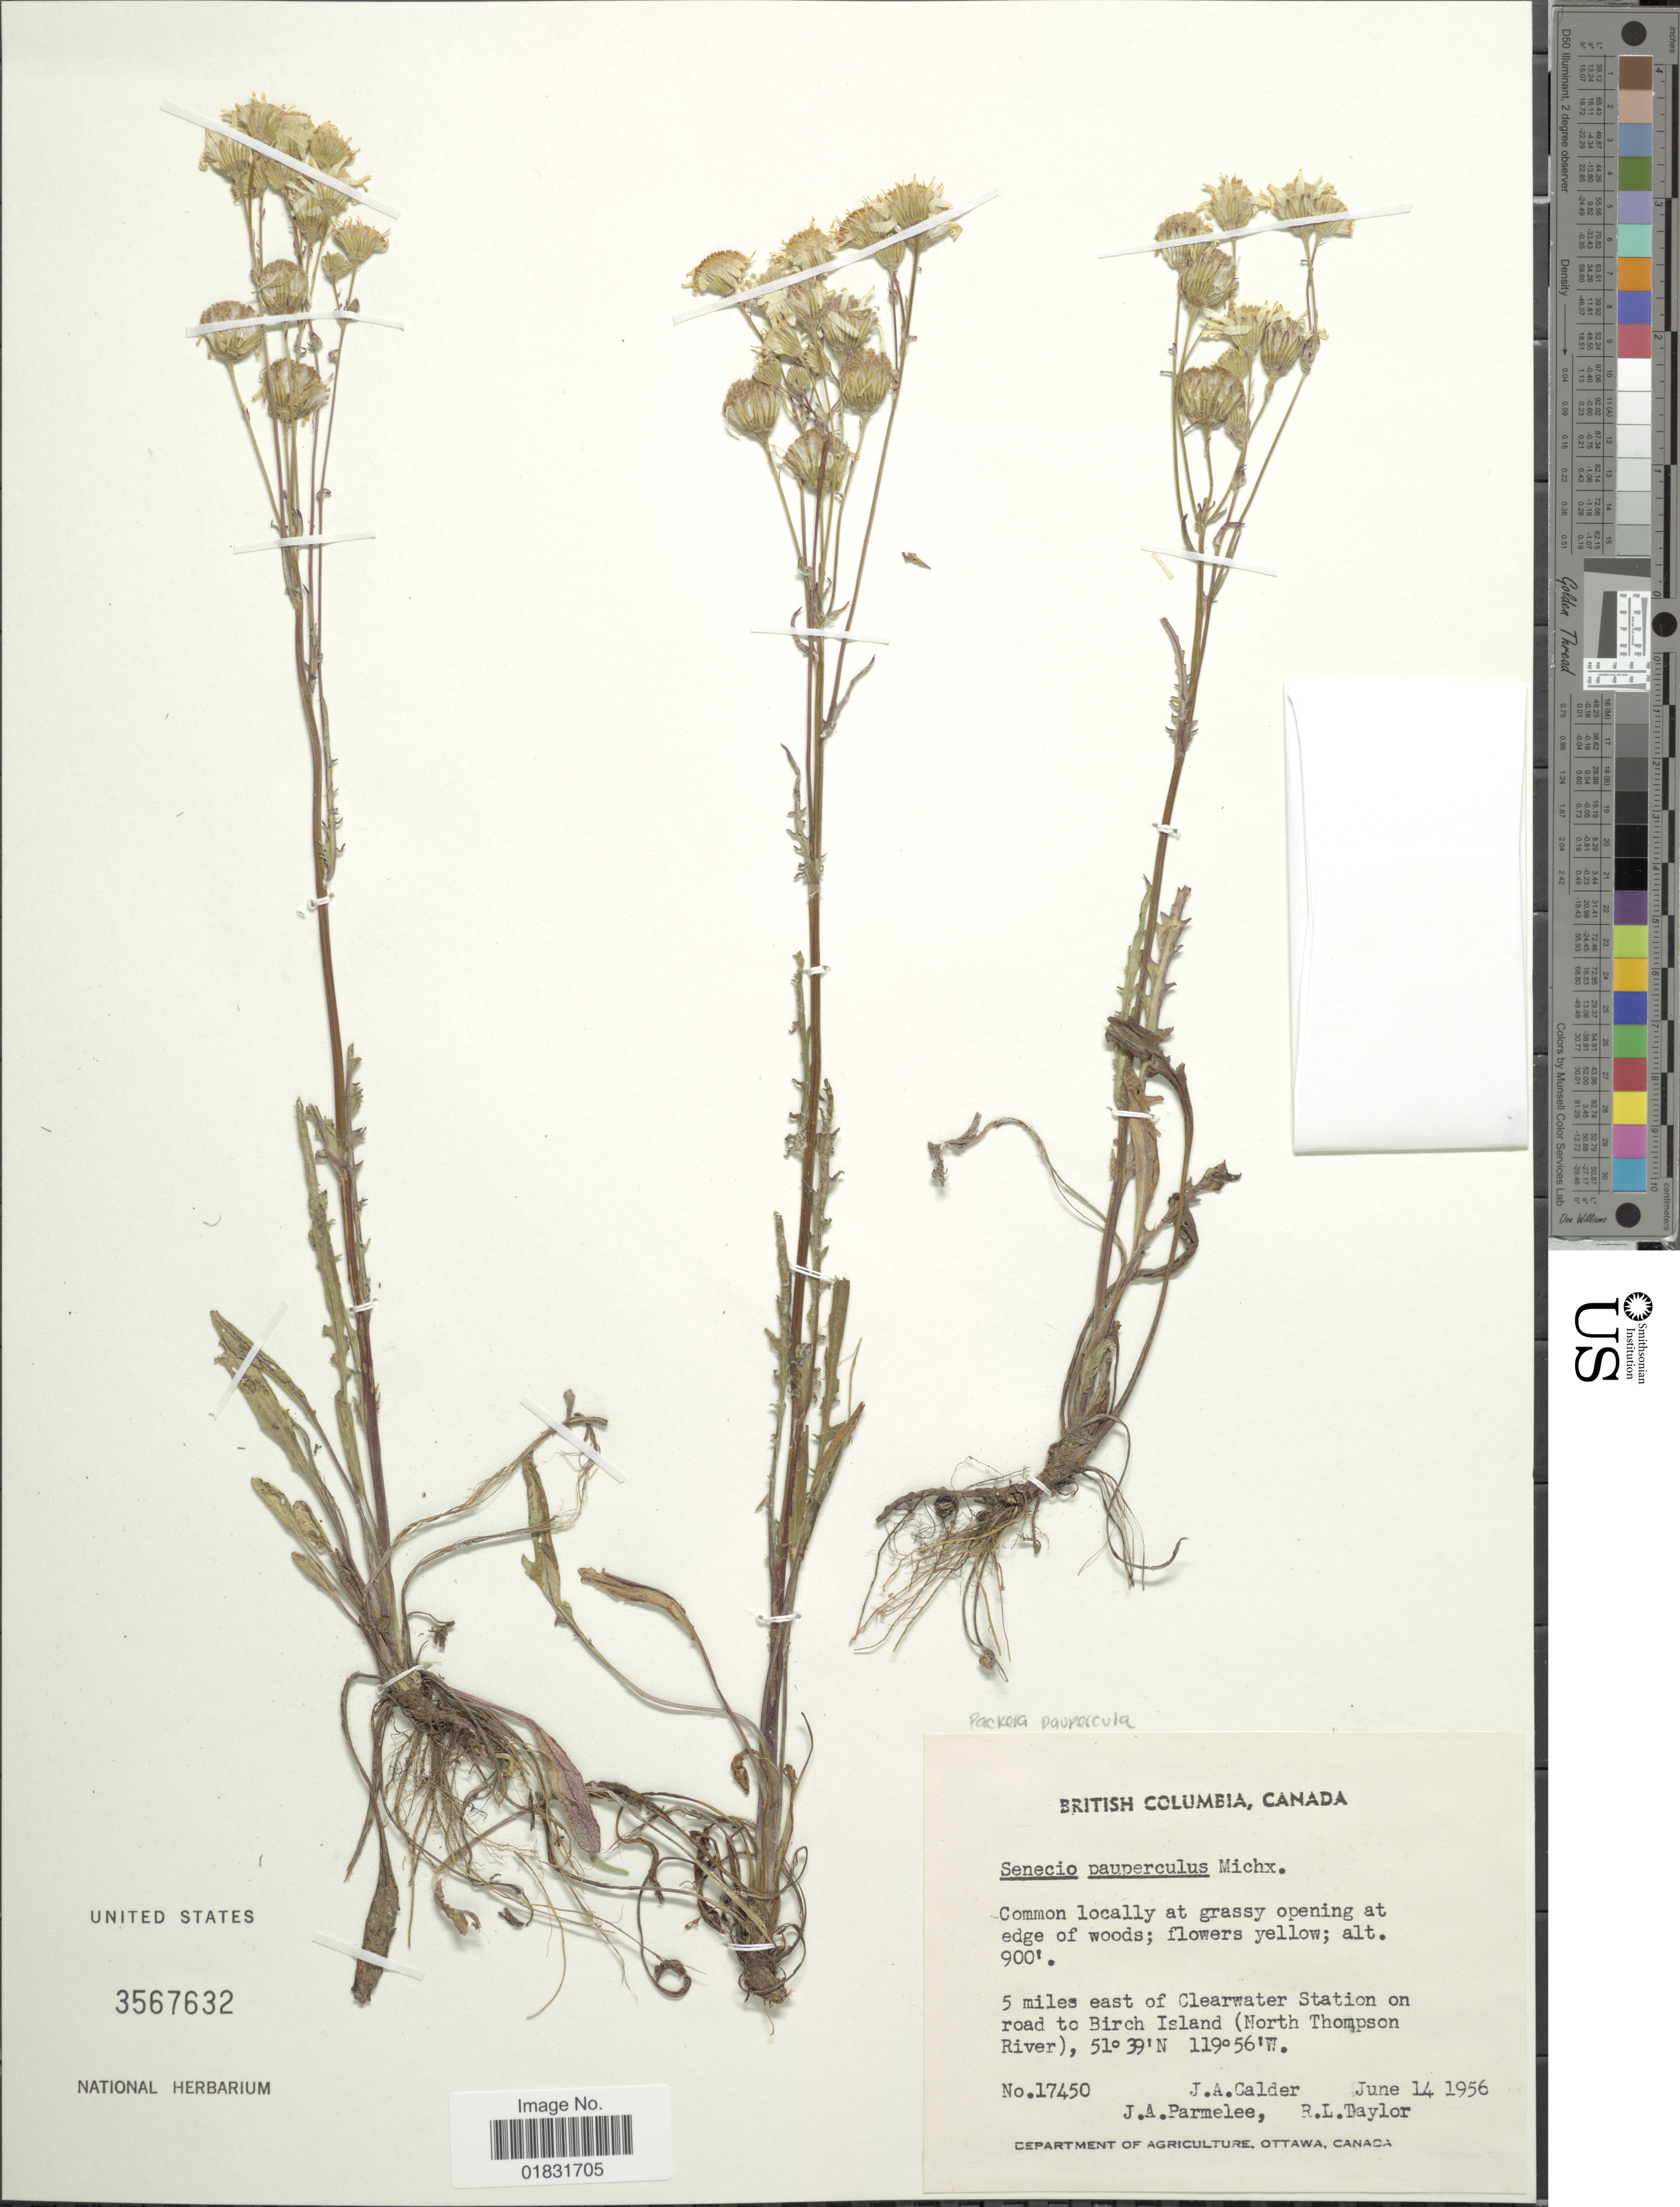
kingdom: Plantae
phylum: Tracheophyta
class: Magnoliopsida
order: Asterales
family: Asteraceae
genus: Packera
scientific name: Packera paupercula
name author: (Michx.) Á. Löve & D. Löve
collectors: J. A. Calder & J. A. Parmelee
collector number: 17450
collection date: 1956-06-14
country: Canada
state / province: British Columbia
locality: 5 miles east of Clearwater Station on road to Birch Island (North Thompson River)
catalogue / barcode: US 3567632